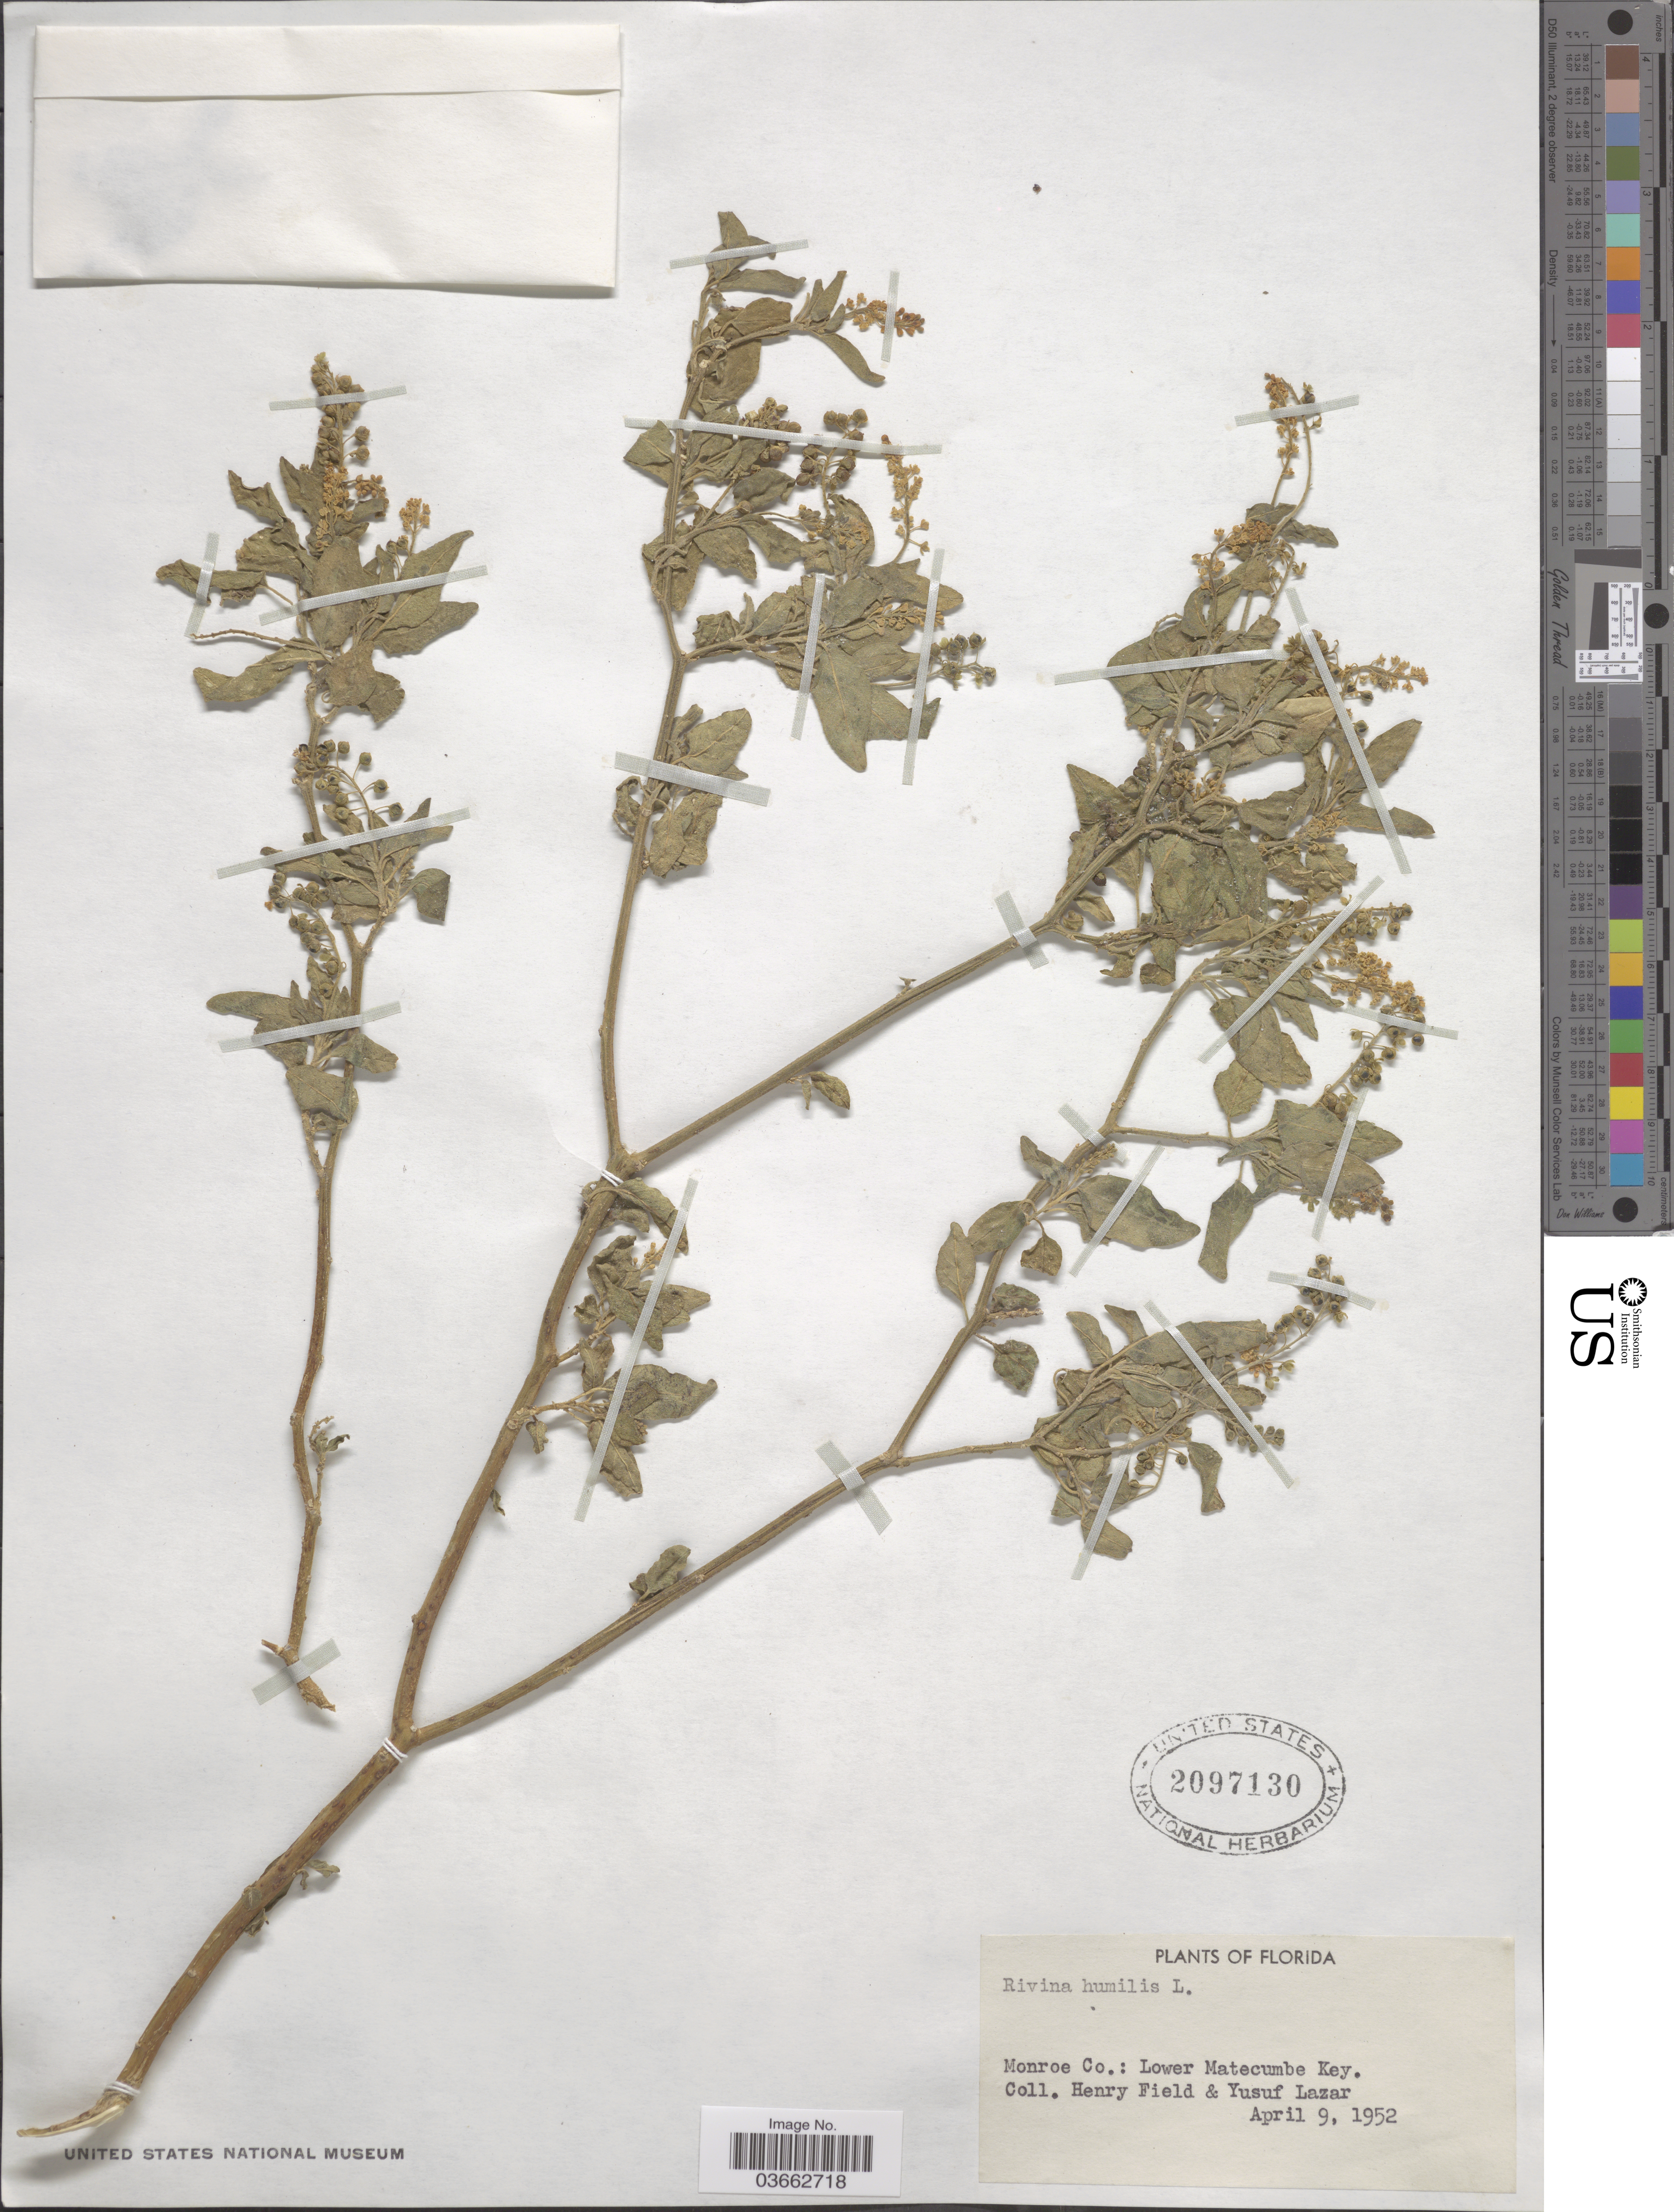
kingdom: Plantae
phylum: Tracheophyta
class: Magnoliopsida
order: Caryophyllales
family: Phytolaccaceae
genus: Rivina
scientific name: Rivina humilis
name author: L.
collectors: H. Field & Y. Lazar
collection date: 1952-04-09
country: United States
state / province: Florida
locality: Monroe Co.: Lower Matecumbe Key.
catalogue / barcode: US 2097130